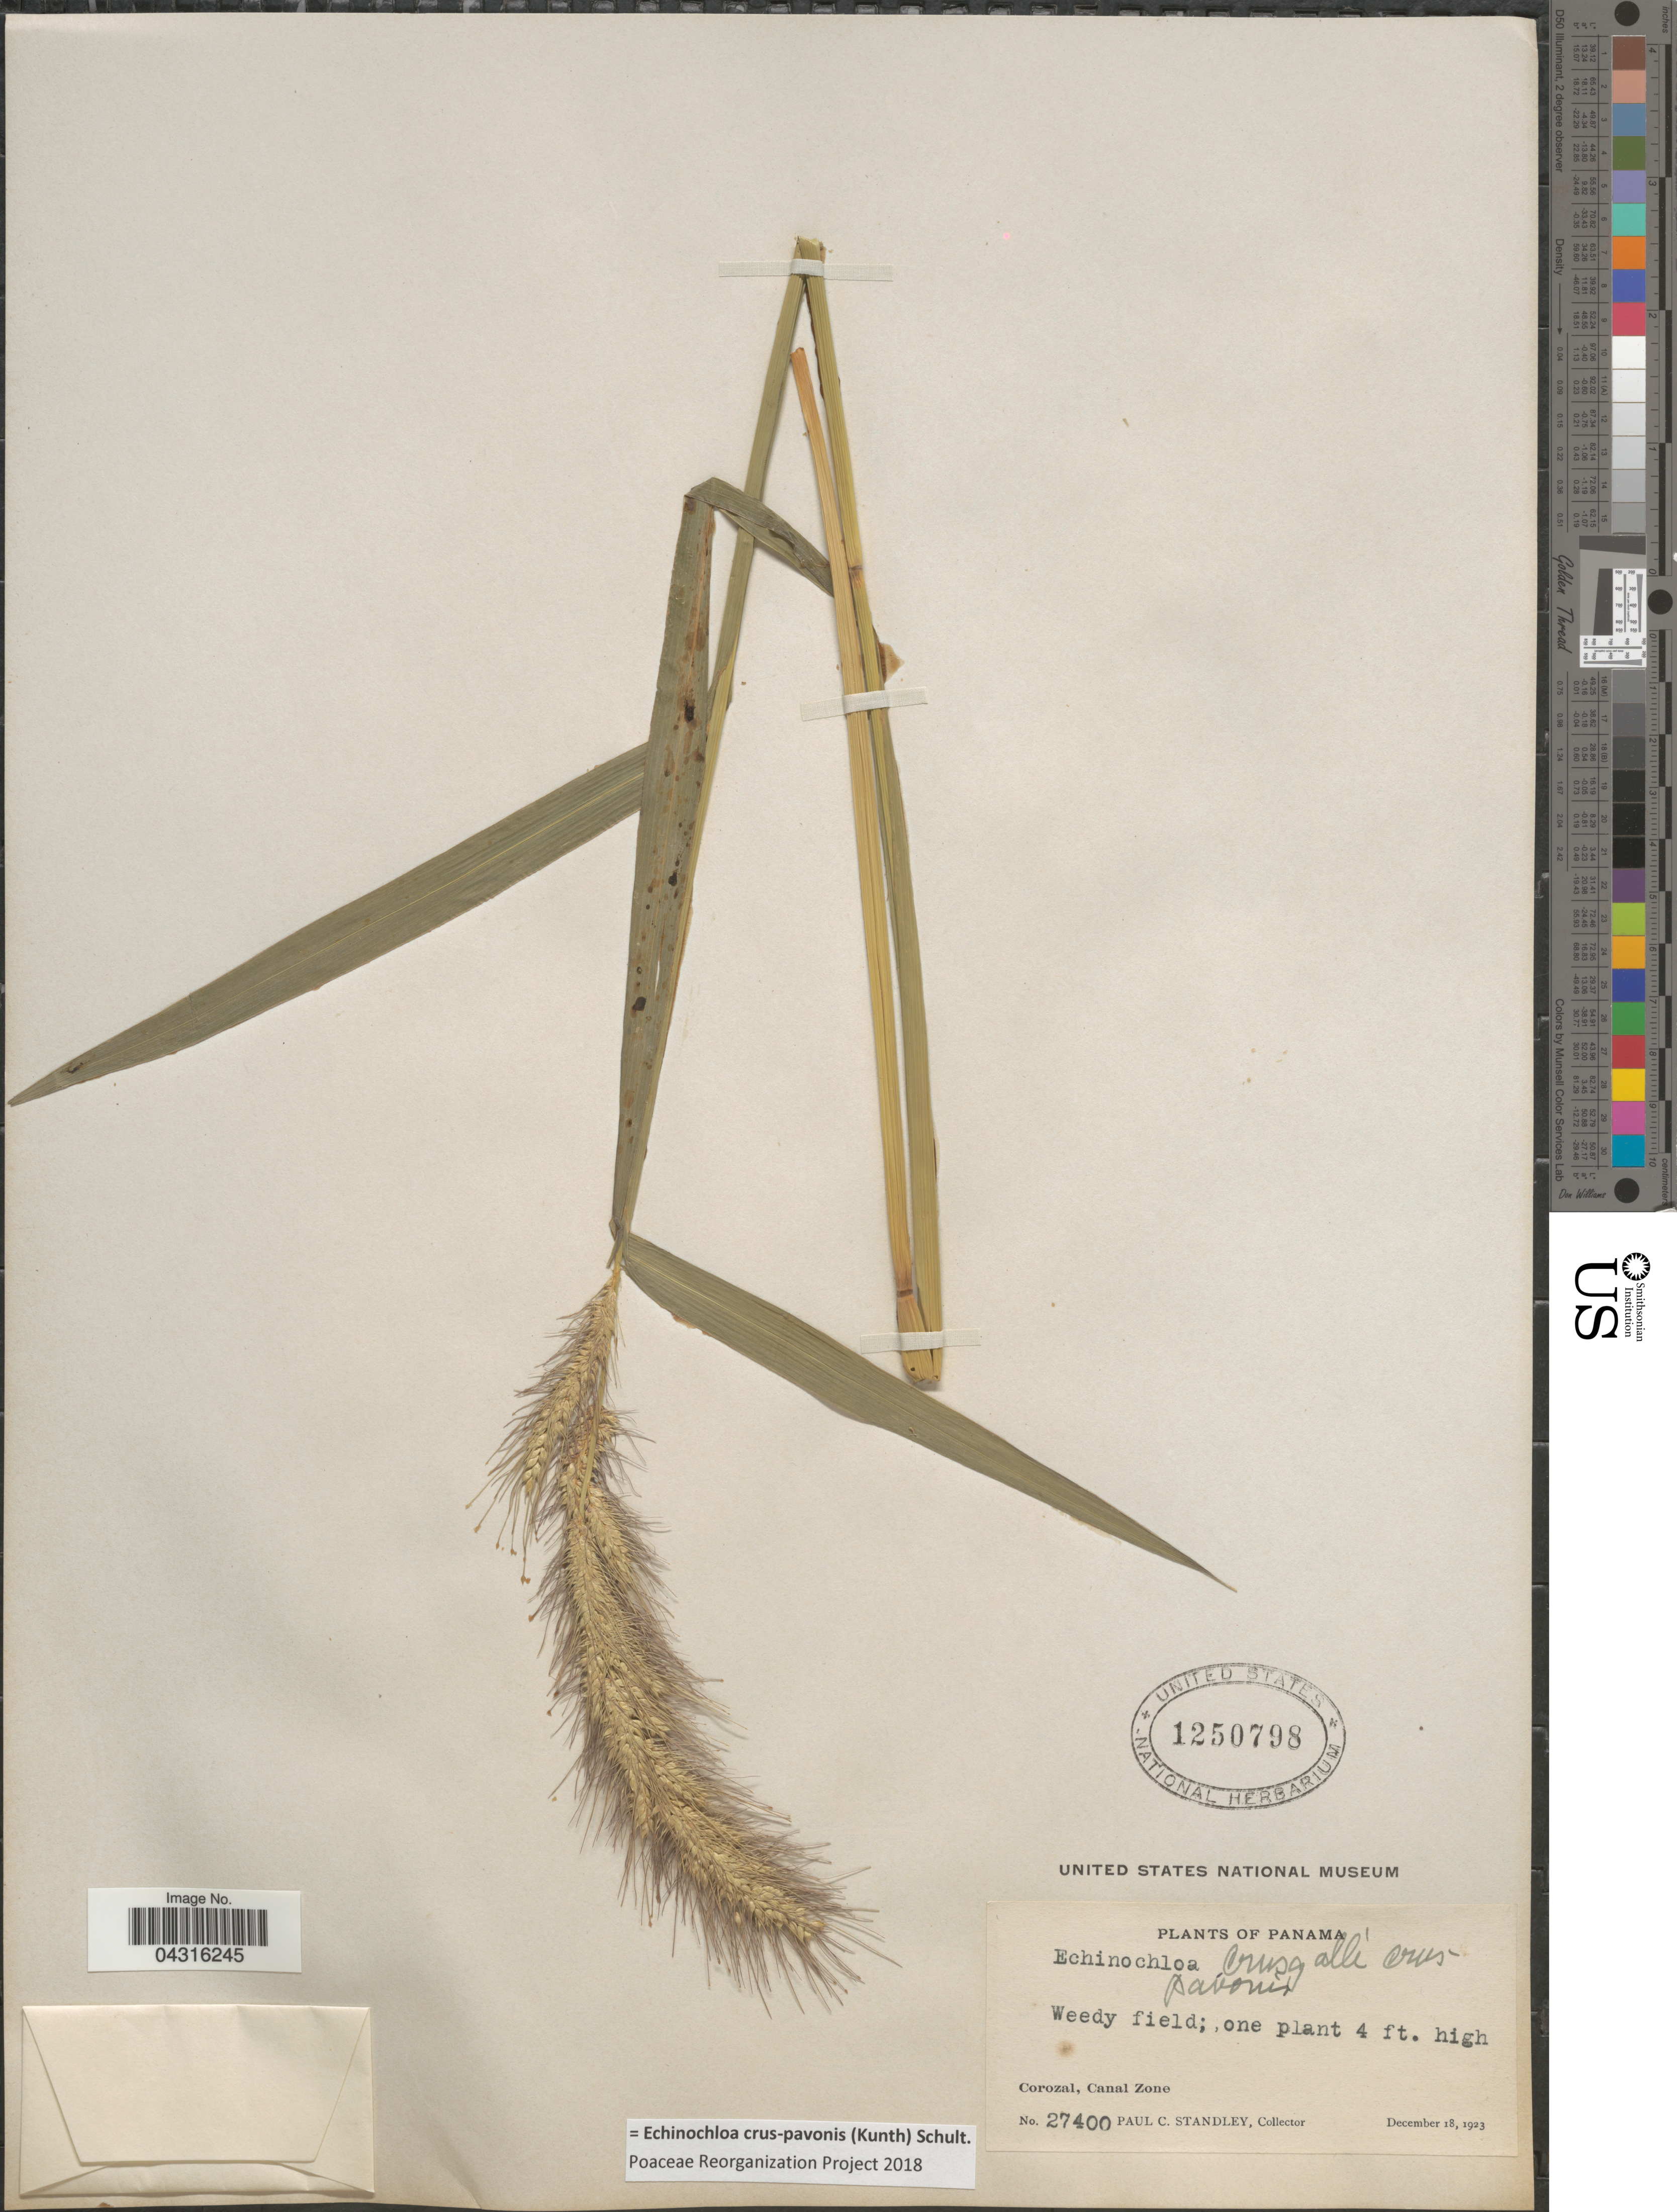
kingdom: Plantae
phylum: Tracheophyta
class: Liliopsida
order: Poales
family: Poaceae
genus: Echinochloa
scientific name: Echinochloa crus-pavonis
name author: (Kunth) Schult.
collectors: P. C. Standley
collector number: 27400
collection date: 1923-12-18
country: Panama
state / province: Colón / Panamá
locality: Corozal, Canal Zone.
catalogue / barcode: US 1250798